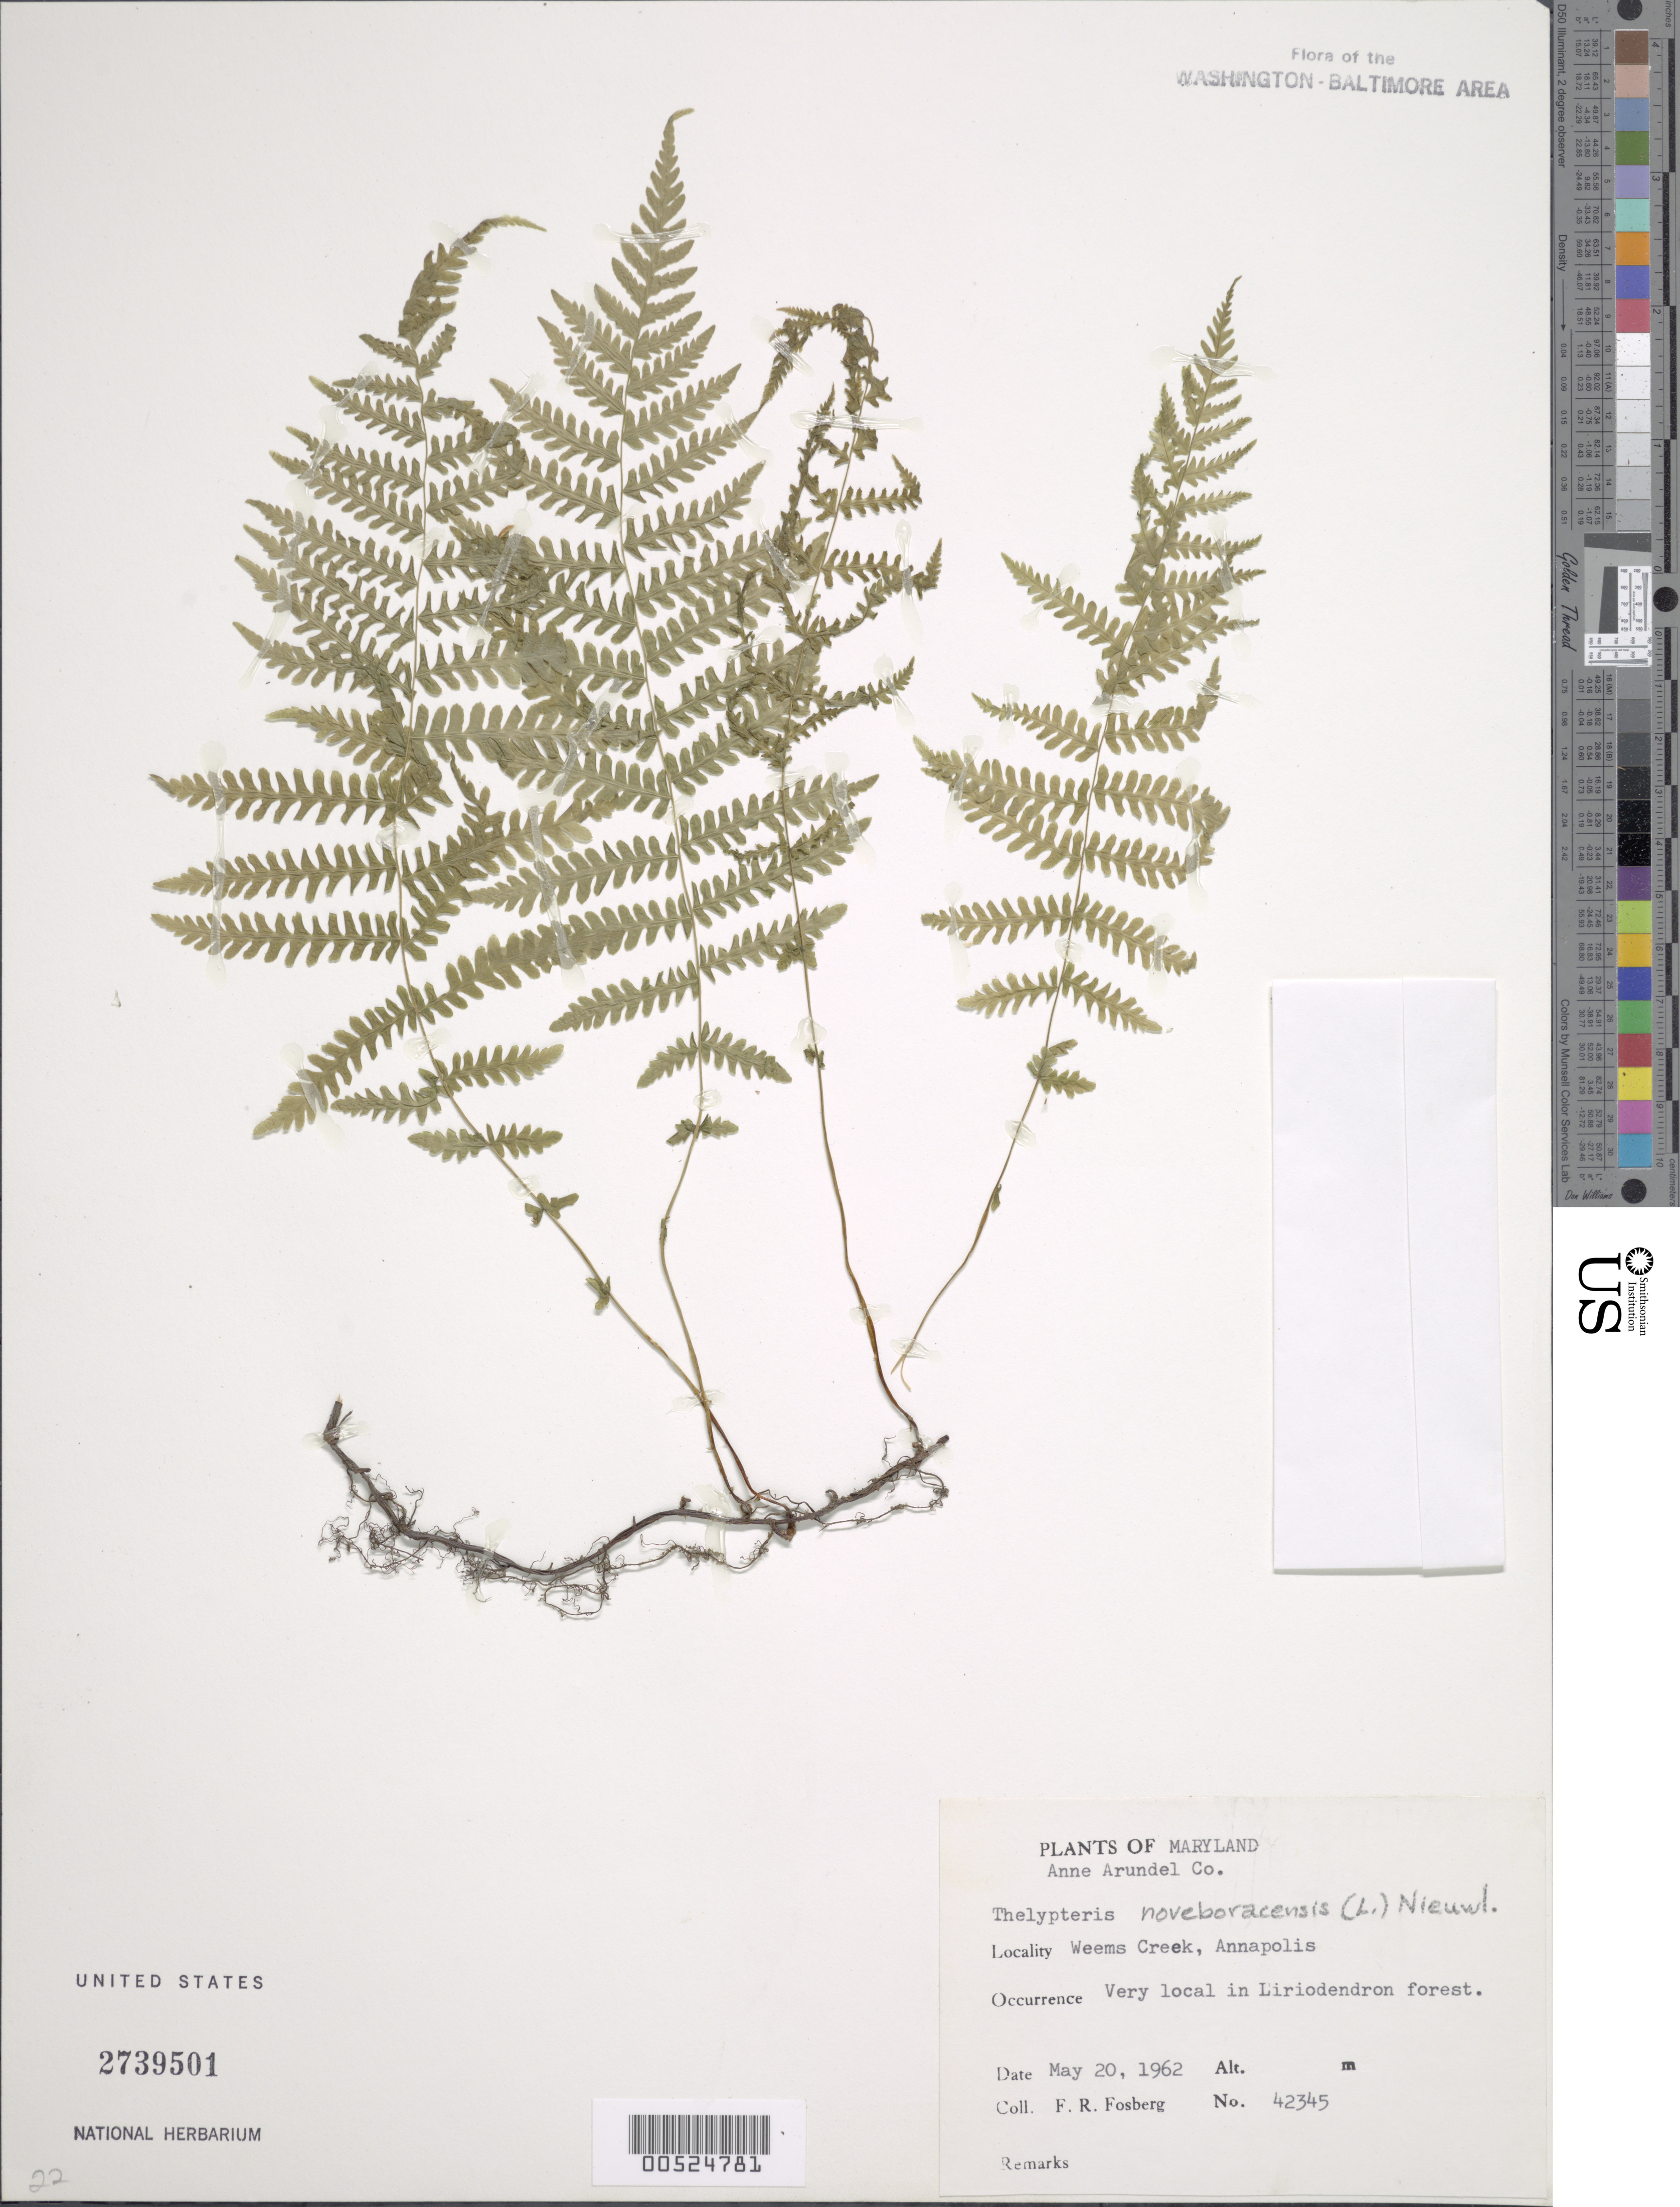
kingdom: Plantae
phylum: Tracheophyta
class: Polypodiopsida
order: Polypodiales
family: Thelypteridaceae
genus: Parathelypteris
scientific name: Parathelypteris noveboracensis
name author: (L.) Ching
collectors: F. R. Fosberg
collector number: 42345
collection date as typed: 20 May 1962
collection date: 1962-05-20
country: United States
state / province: Maryland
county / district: Anne Arundel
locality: Weems Creek, Annapolis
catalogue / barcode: US 2739501